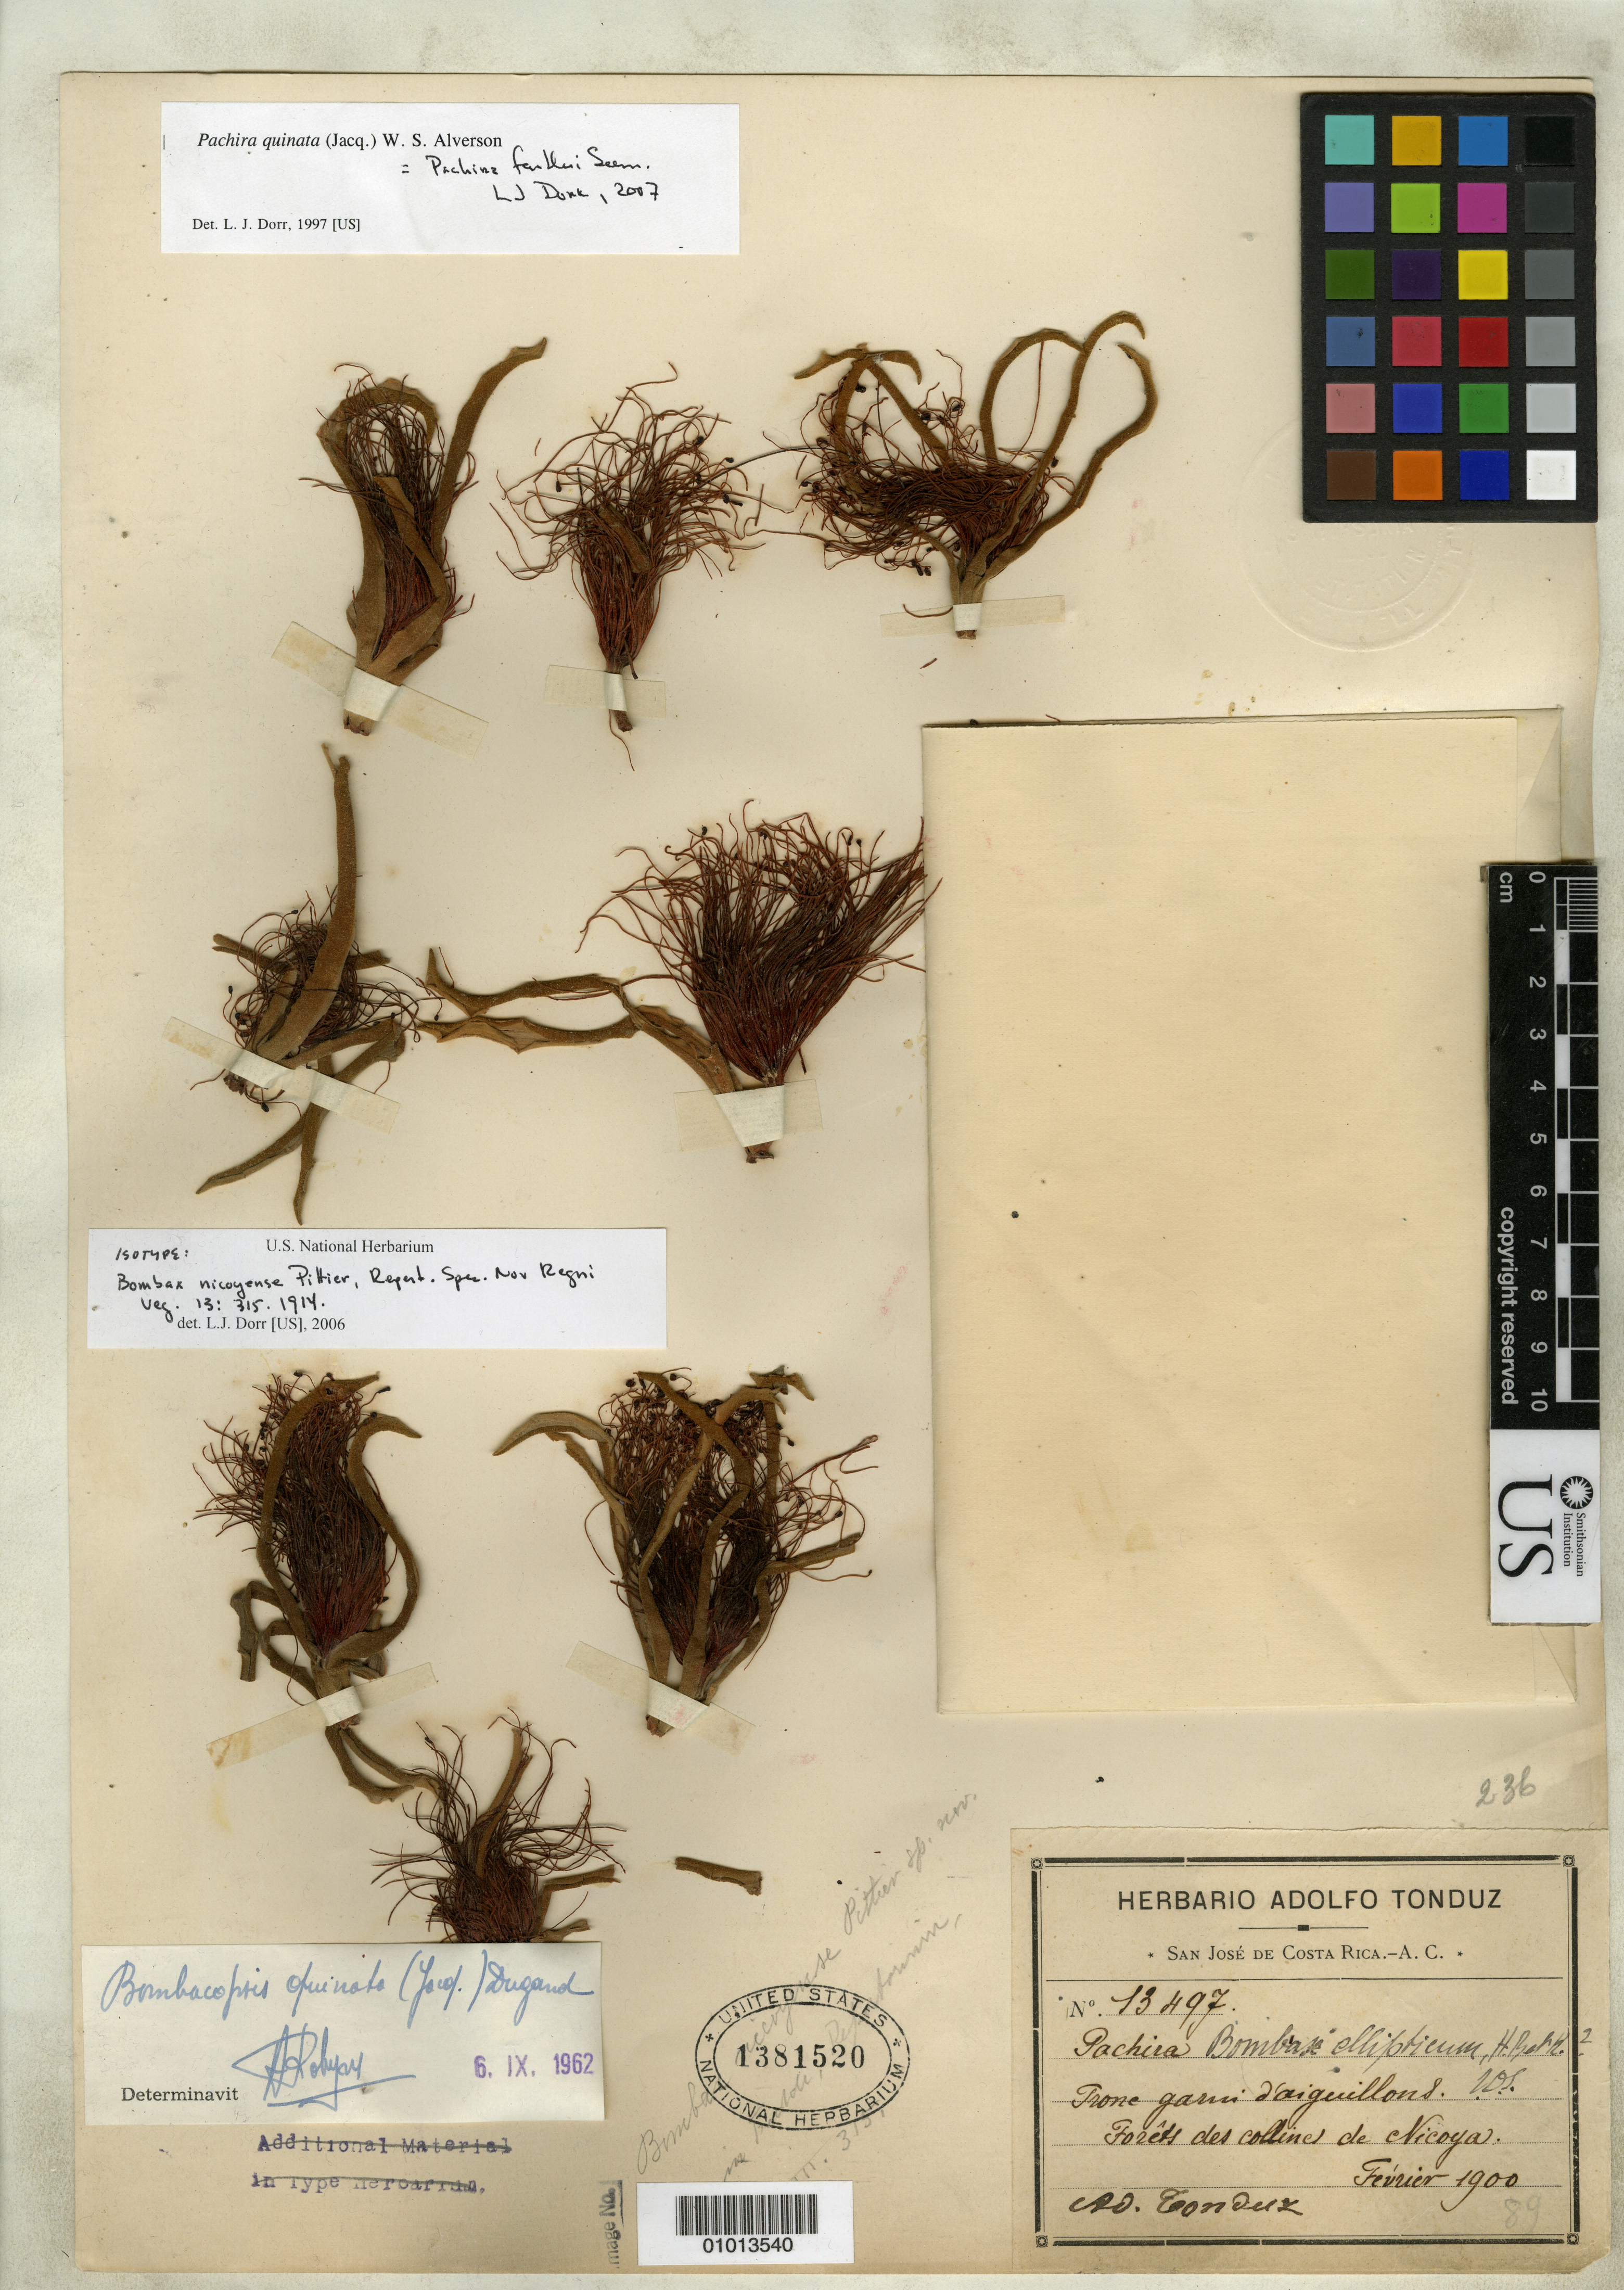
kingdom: Plantae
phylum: Tracheophyta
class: Magnoliopsida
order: Malvales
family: Malvaceae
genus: Bombax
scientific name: Bombax nicoyense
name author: Pittier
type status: Isotype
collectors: A. Tonduz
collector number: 13497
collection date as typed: Feb 1900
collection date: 1900-02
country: Costa Rica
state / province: San José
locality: Forets des collines de Nicoya.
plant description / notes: Specimen ex John Donnell Smith herbarium.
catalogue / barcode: US 1381520